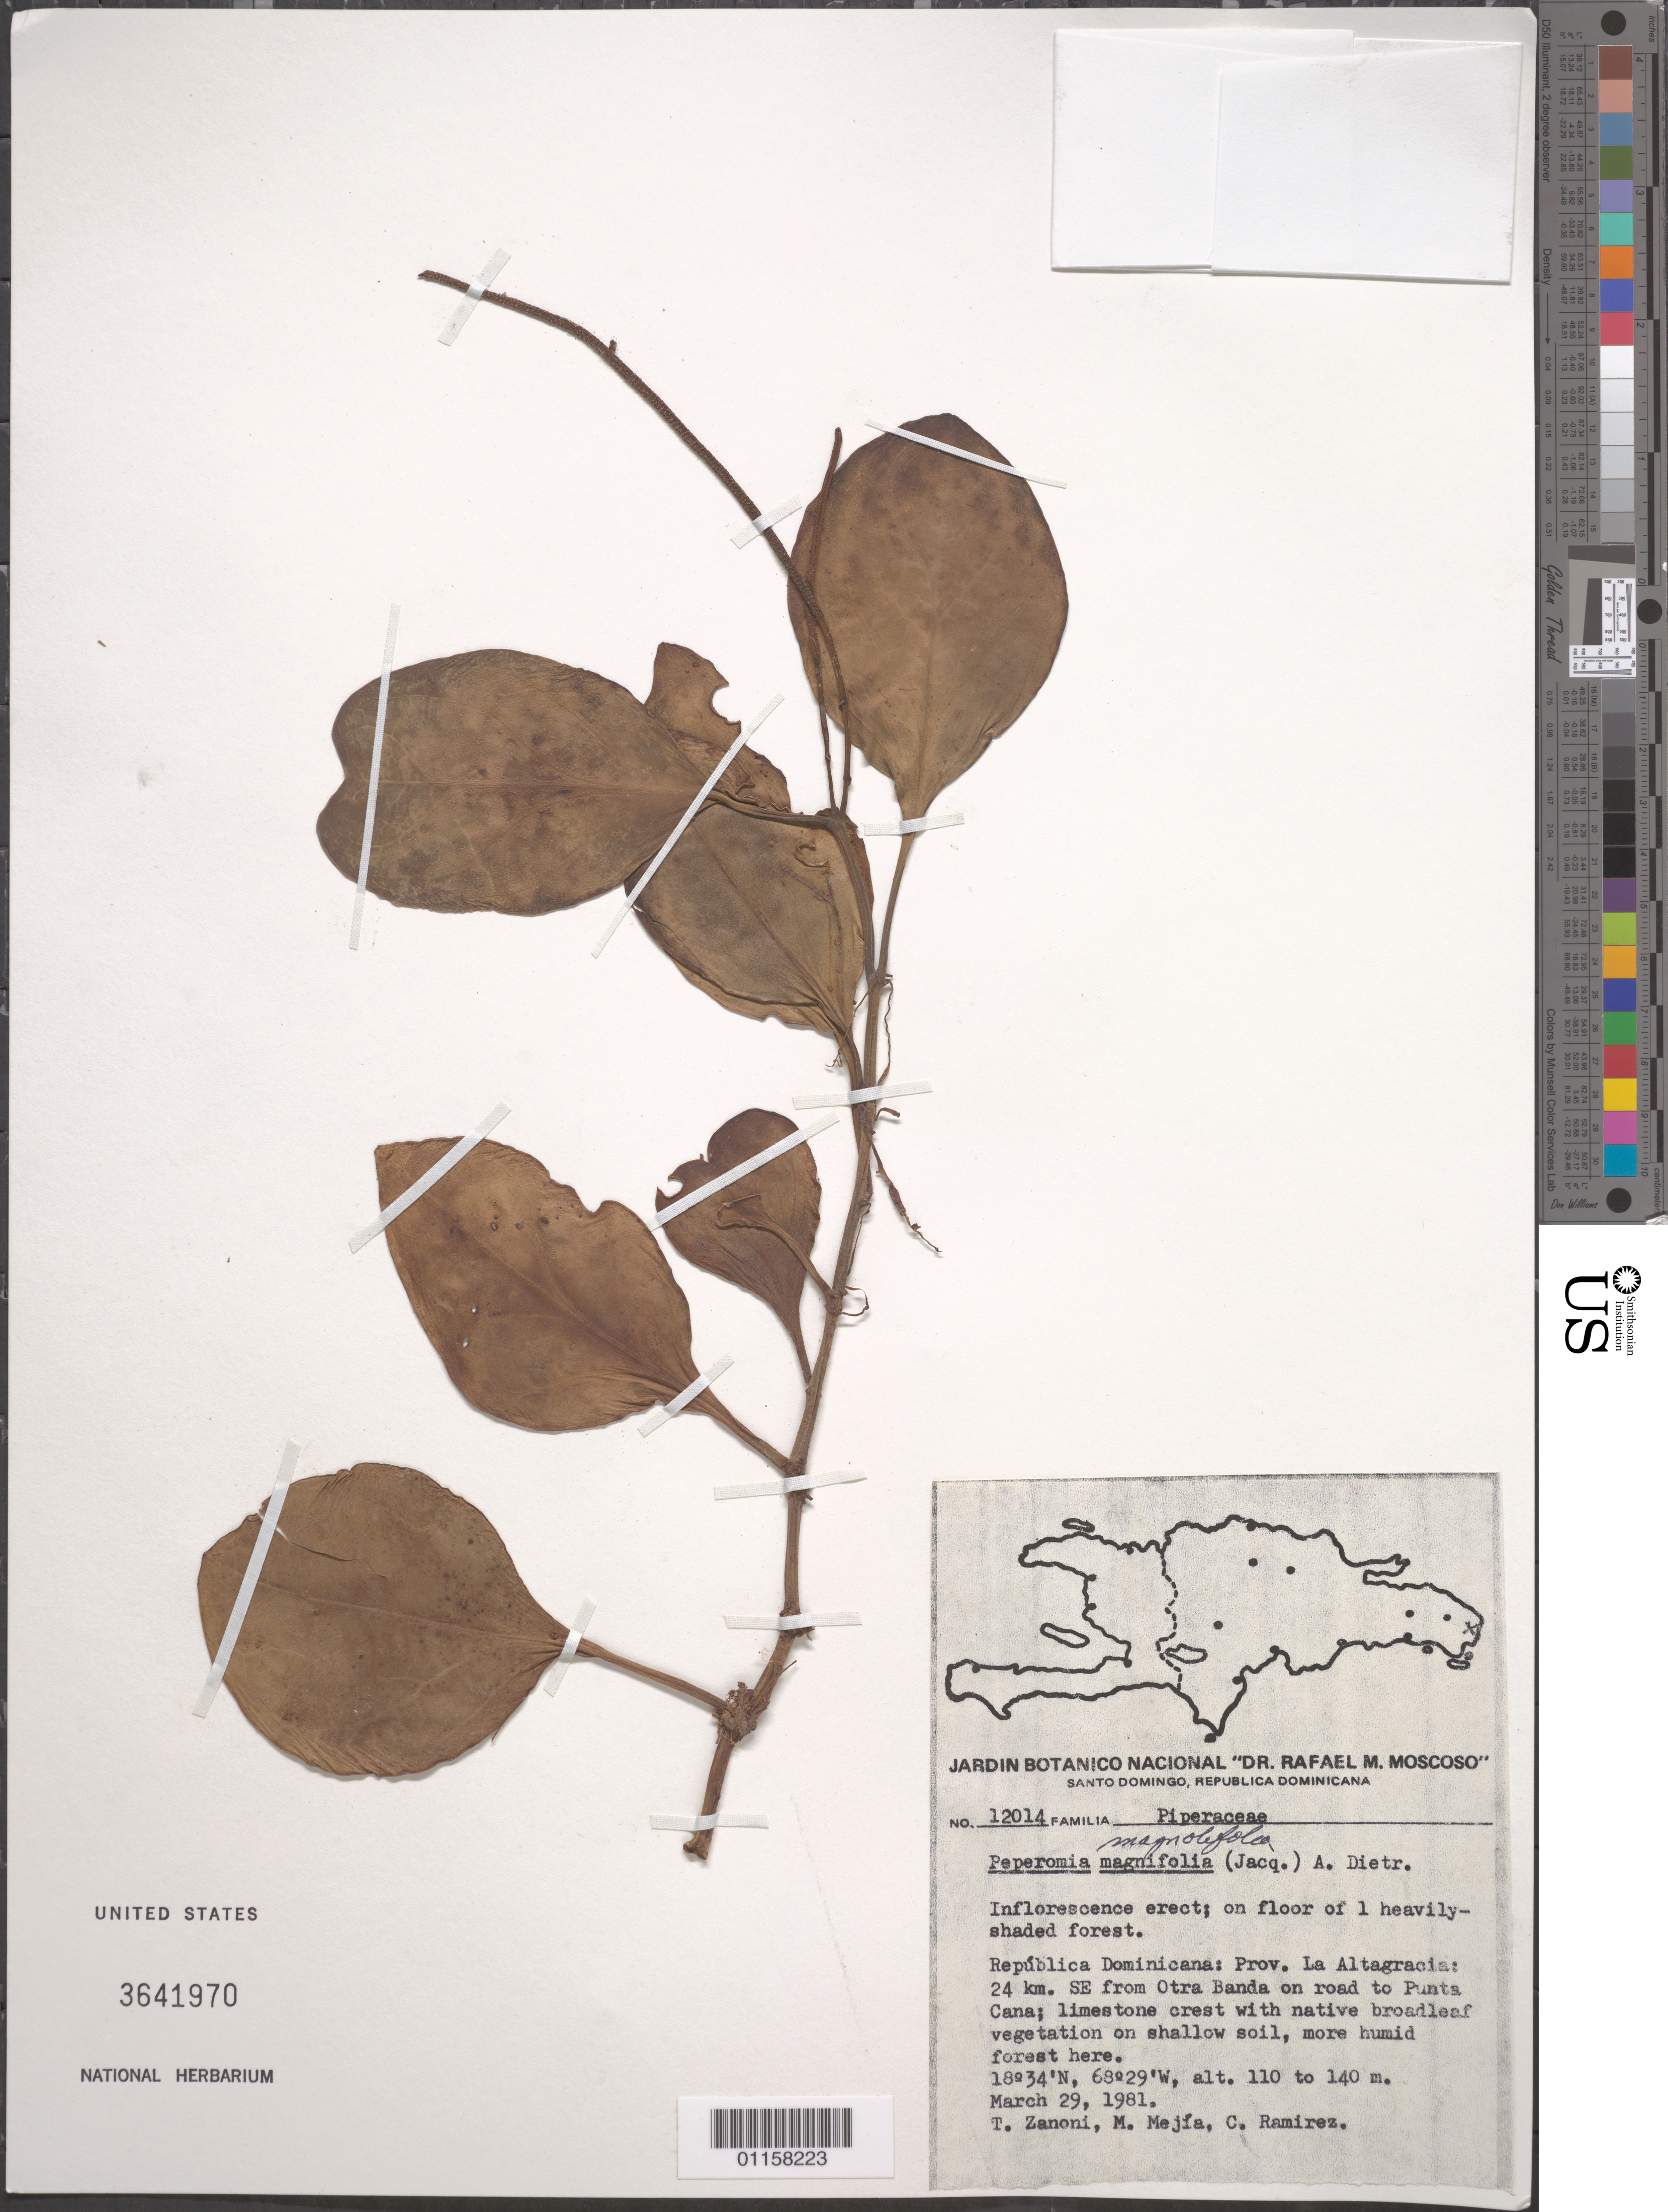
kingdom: Plantae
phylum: Tracheophyta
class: Magnoliopsida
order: Piperales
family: Piperaceae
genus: Peperomia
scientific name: Peperomia magnoliifolia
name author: (Jacq.) A. Dietr.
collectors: T. A. Zanoni, M. Mejia & C. Ramirez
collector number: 12014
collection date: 1981-03-29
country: Dominican Republic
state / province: La Altagracía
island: Hispaniola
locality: Otra Banda, 24 km SE of; on road to Punta Cana.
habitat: Limestone crest with native broadleaf vegetation on shallow soil, more humid forest here. On floor of 1 heavily shaded forest.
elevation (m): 110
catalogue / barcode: US 3641970